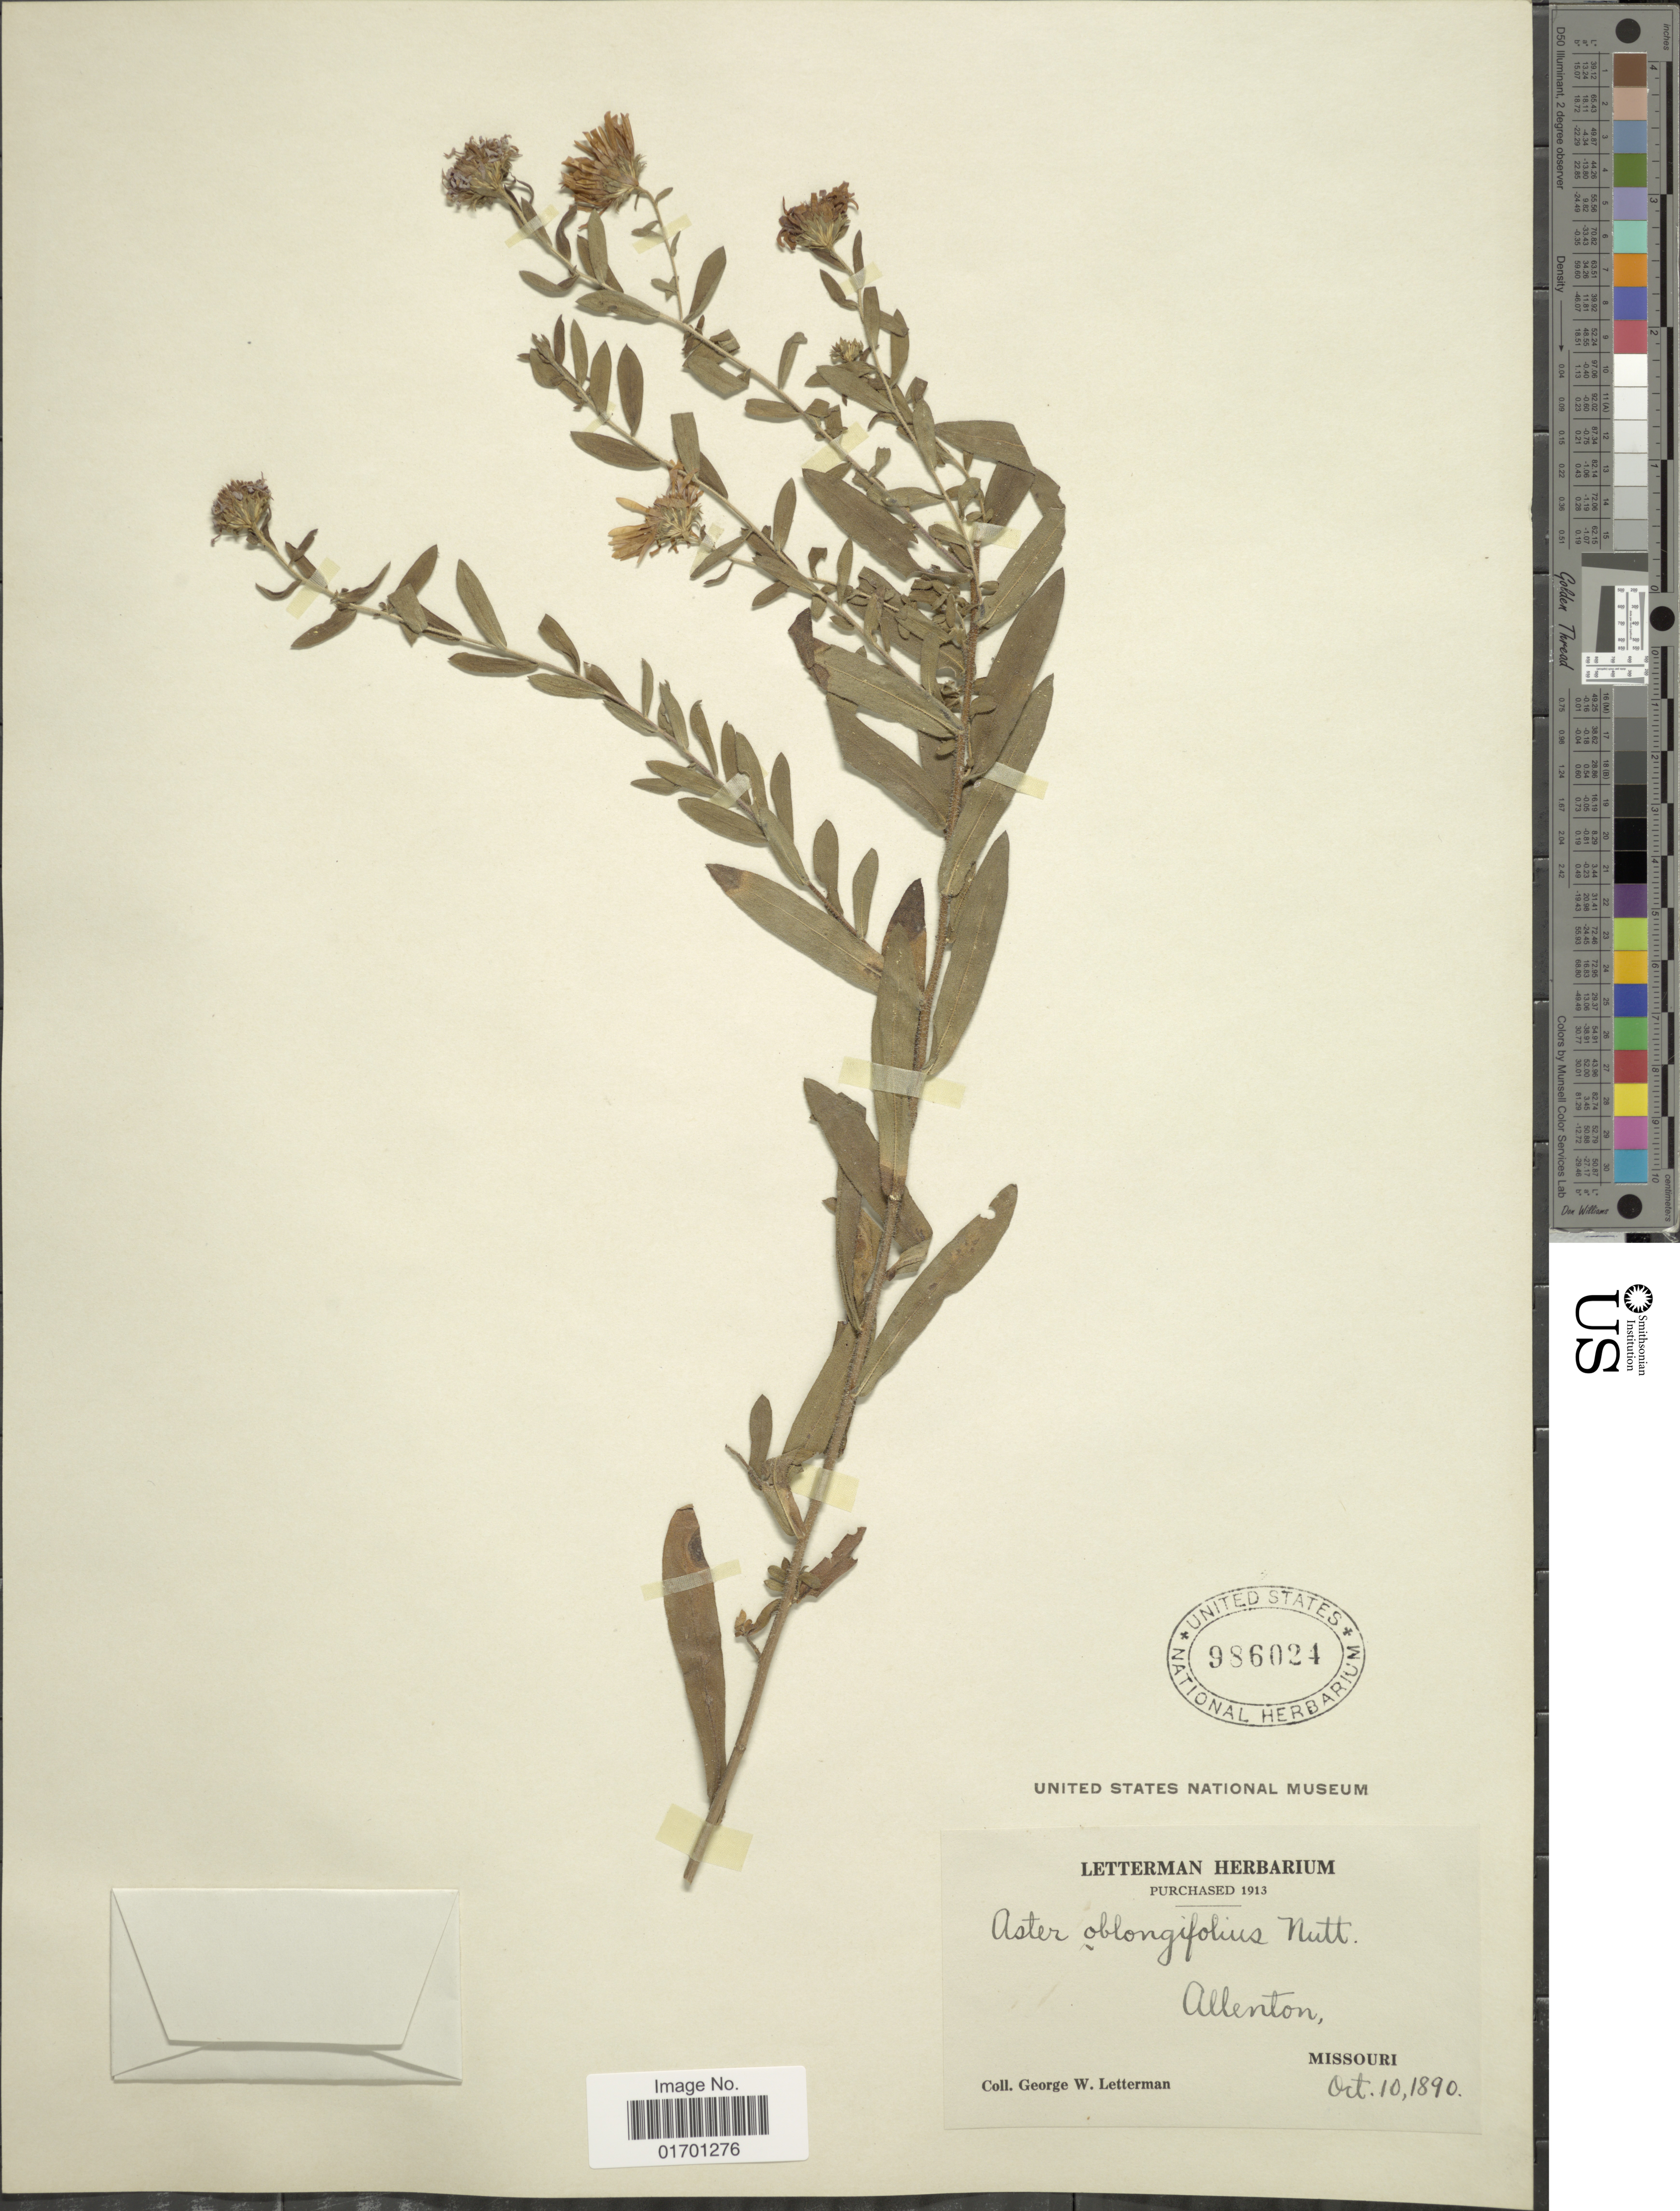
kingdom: Plantae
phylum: Tracheophyta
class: Magnoliopsida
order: Asterales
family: Asteraceae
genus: Symphyotrichum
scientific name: Symphyotrichum oblongifolium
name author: (Nutt.) G.L. Nesom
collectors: G. W. Letterman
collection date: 1890-10-10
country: United States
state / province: Missouri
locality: Allenton.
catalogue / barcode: US 986024